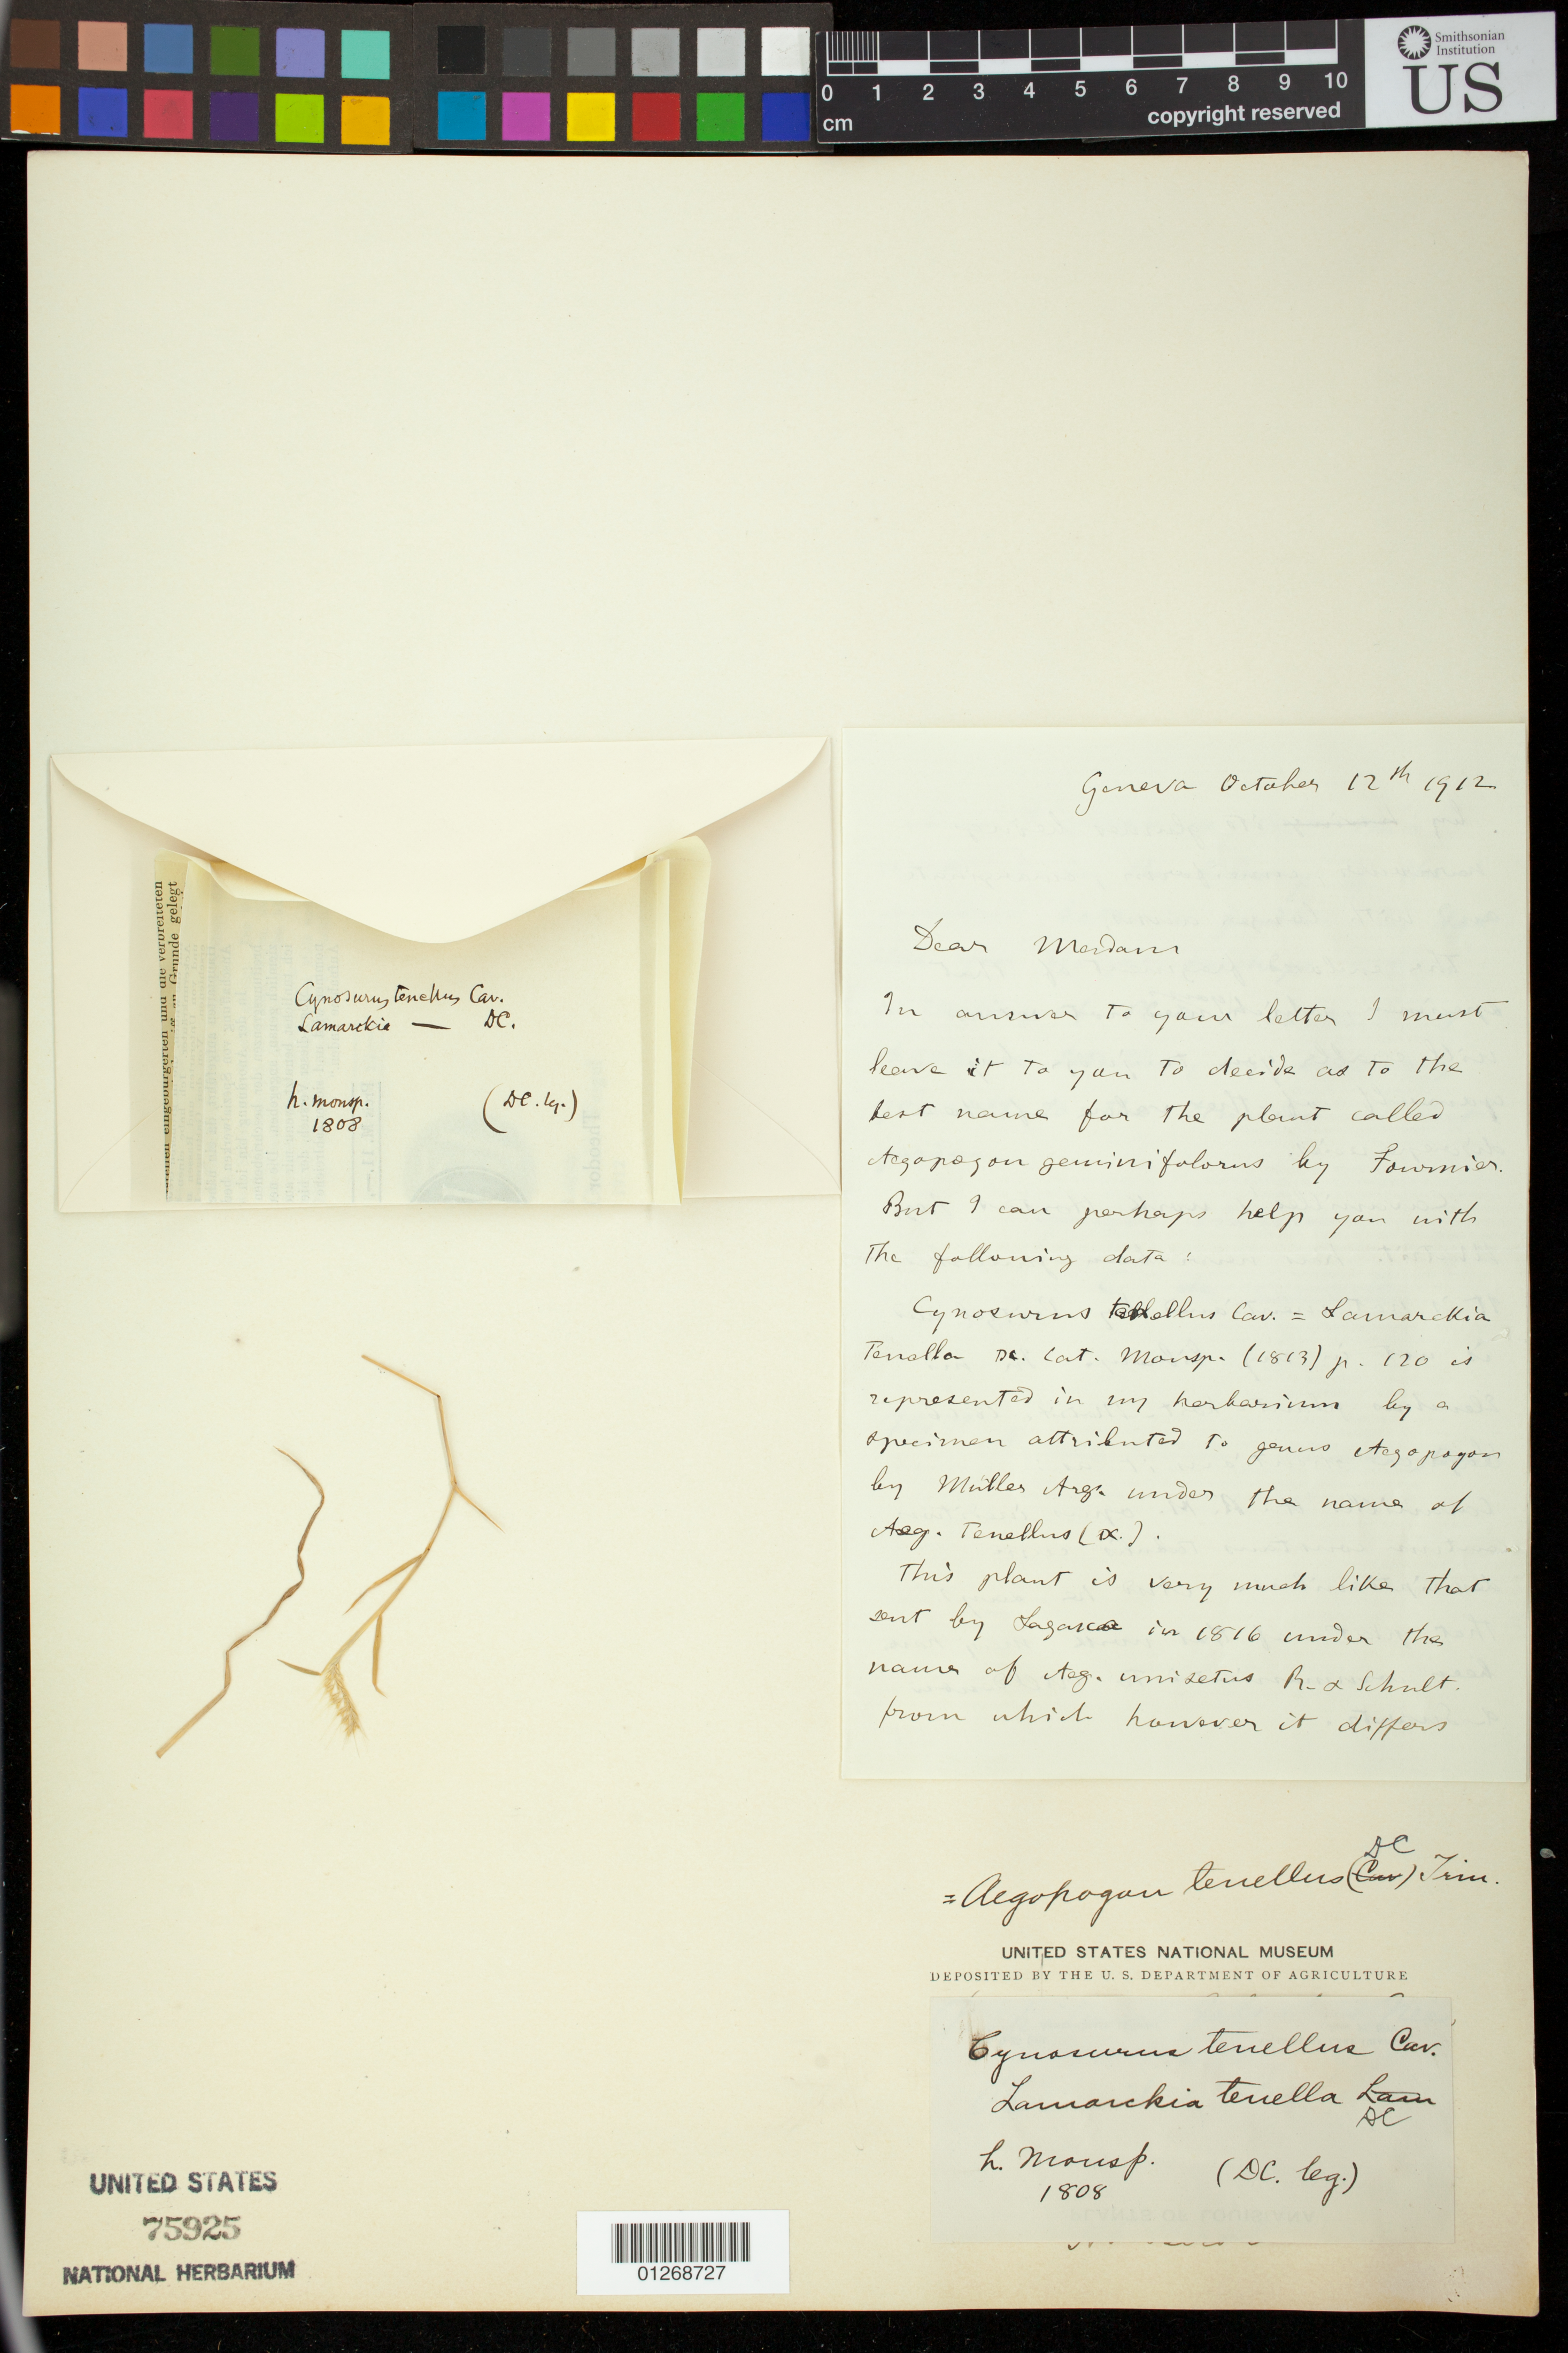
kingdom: Plantae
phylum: Tracheophyta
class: Liliopsida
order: Poales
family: Poaceae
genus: Lamarckia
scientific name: Lamarckia tenella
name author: DC.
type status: Type Collection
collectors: A. P. de Candolle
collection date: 1808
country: France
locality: h. Monsp.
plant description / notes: Fragmentary material of type specimen, apparently from herb. Monsp. Letter from C. de Candolle to Agnes Chase attached.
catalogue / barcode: US 75925